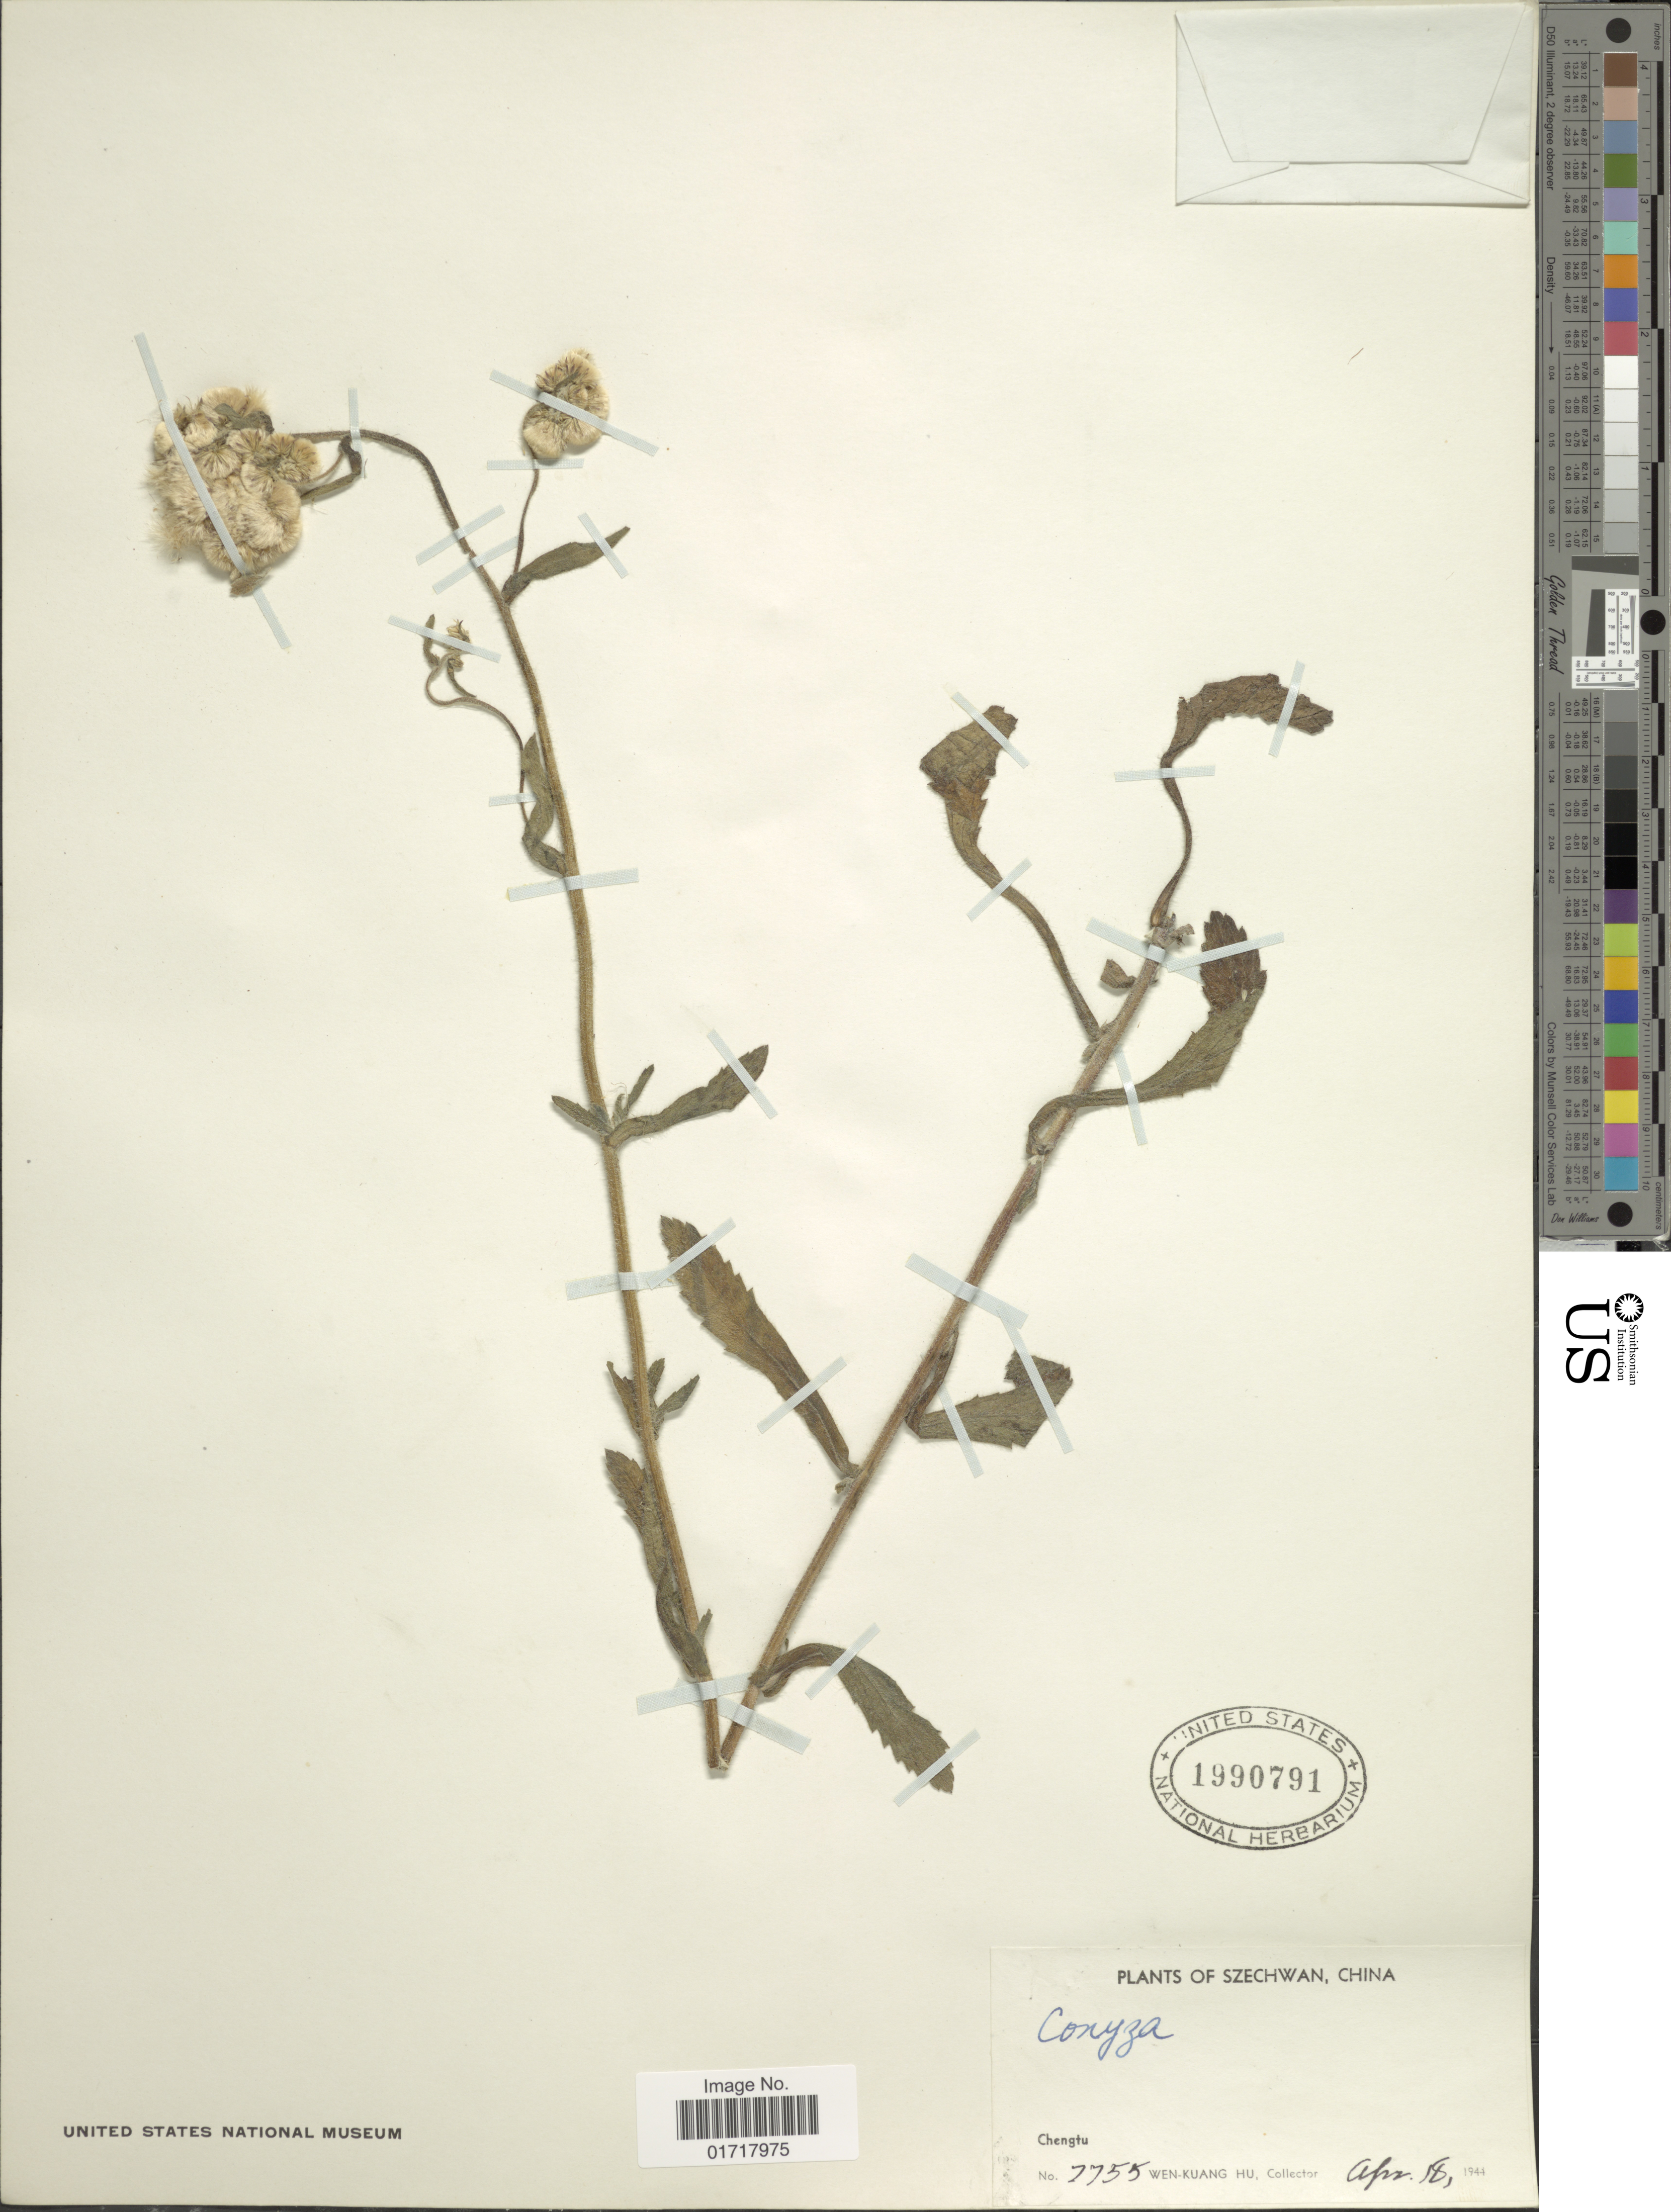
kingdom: Plantae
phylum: Tracheophyta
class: Magnoliopsida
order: Asterales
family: Asteraceae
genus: Conyza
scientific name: Conyza sp.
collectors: W. K. Hu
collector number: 7755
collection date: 1944-04-18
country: China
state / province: Sichuan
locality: Szechwan, China. Chengtu.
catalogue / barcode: US 1990791